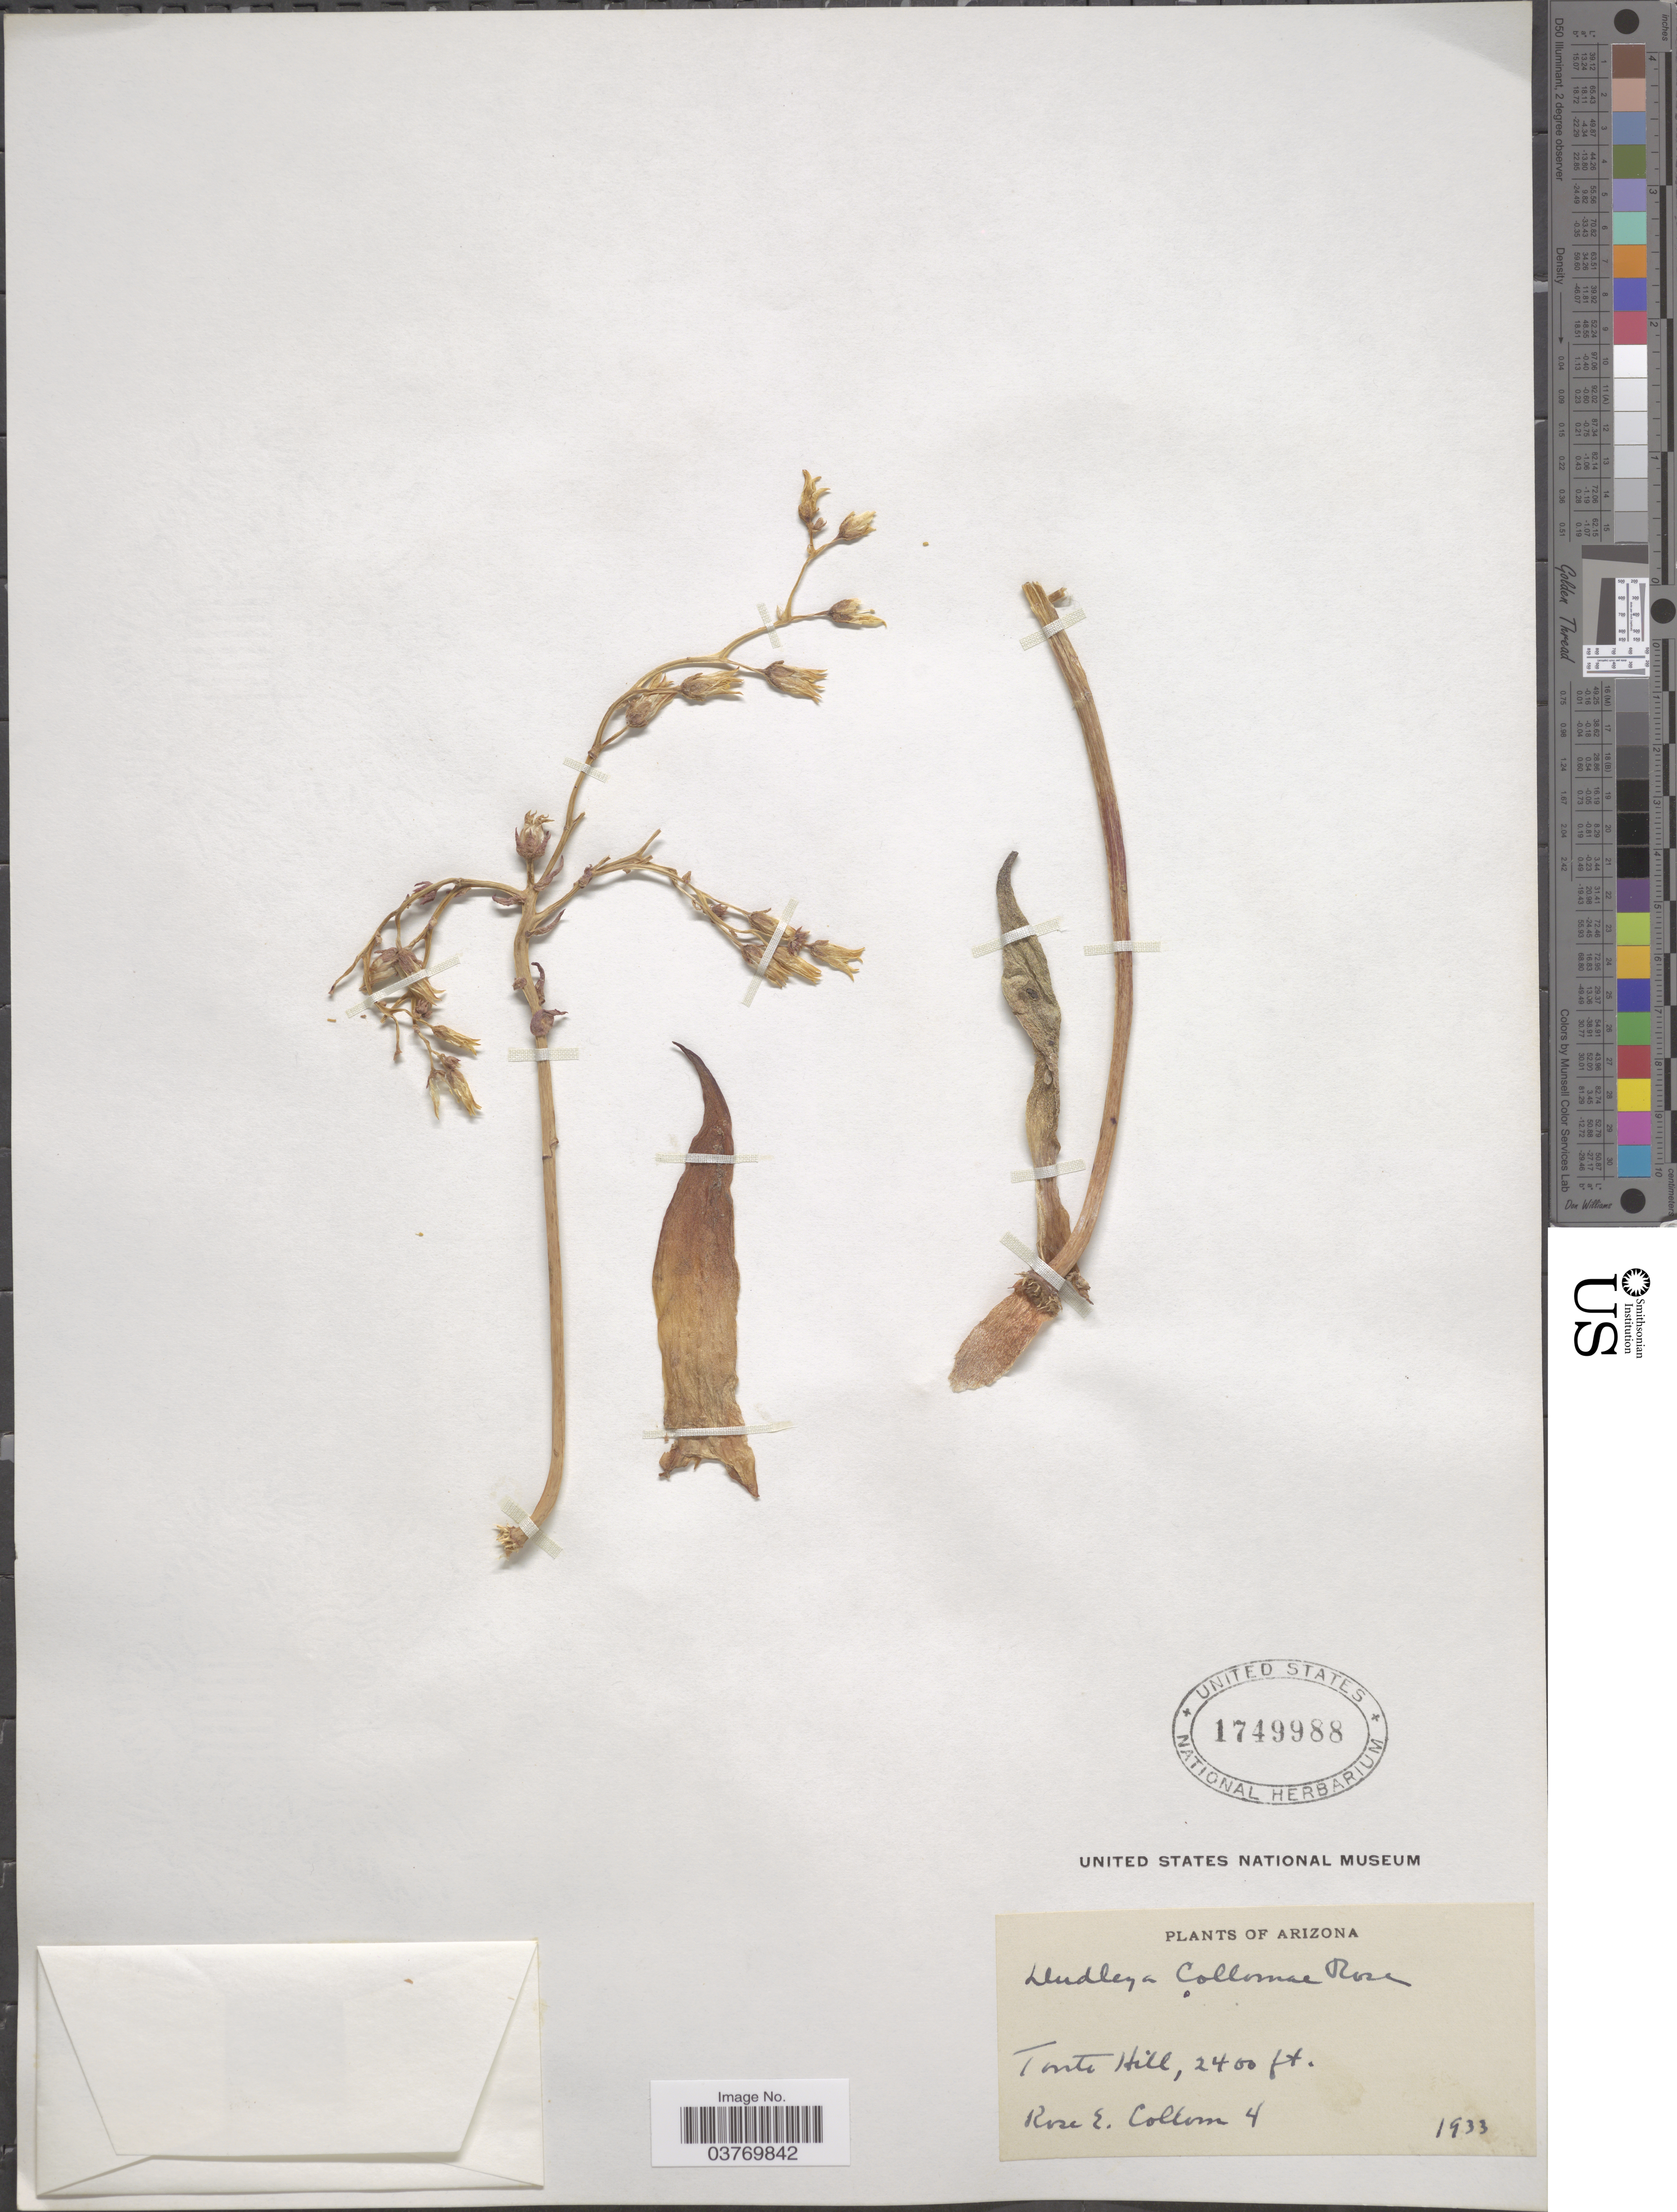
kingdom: Plantae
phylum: Tracheophyta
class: Magnoliopsida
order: Saxifragales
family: Crassulaceae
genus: Dudleya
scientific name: Dudleya collomiae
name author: Rose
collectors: R. E. Collom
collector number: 4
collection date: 1933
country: United States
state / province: Arizona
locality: Tonto Hill.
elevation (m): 732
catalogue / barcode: US 1749988